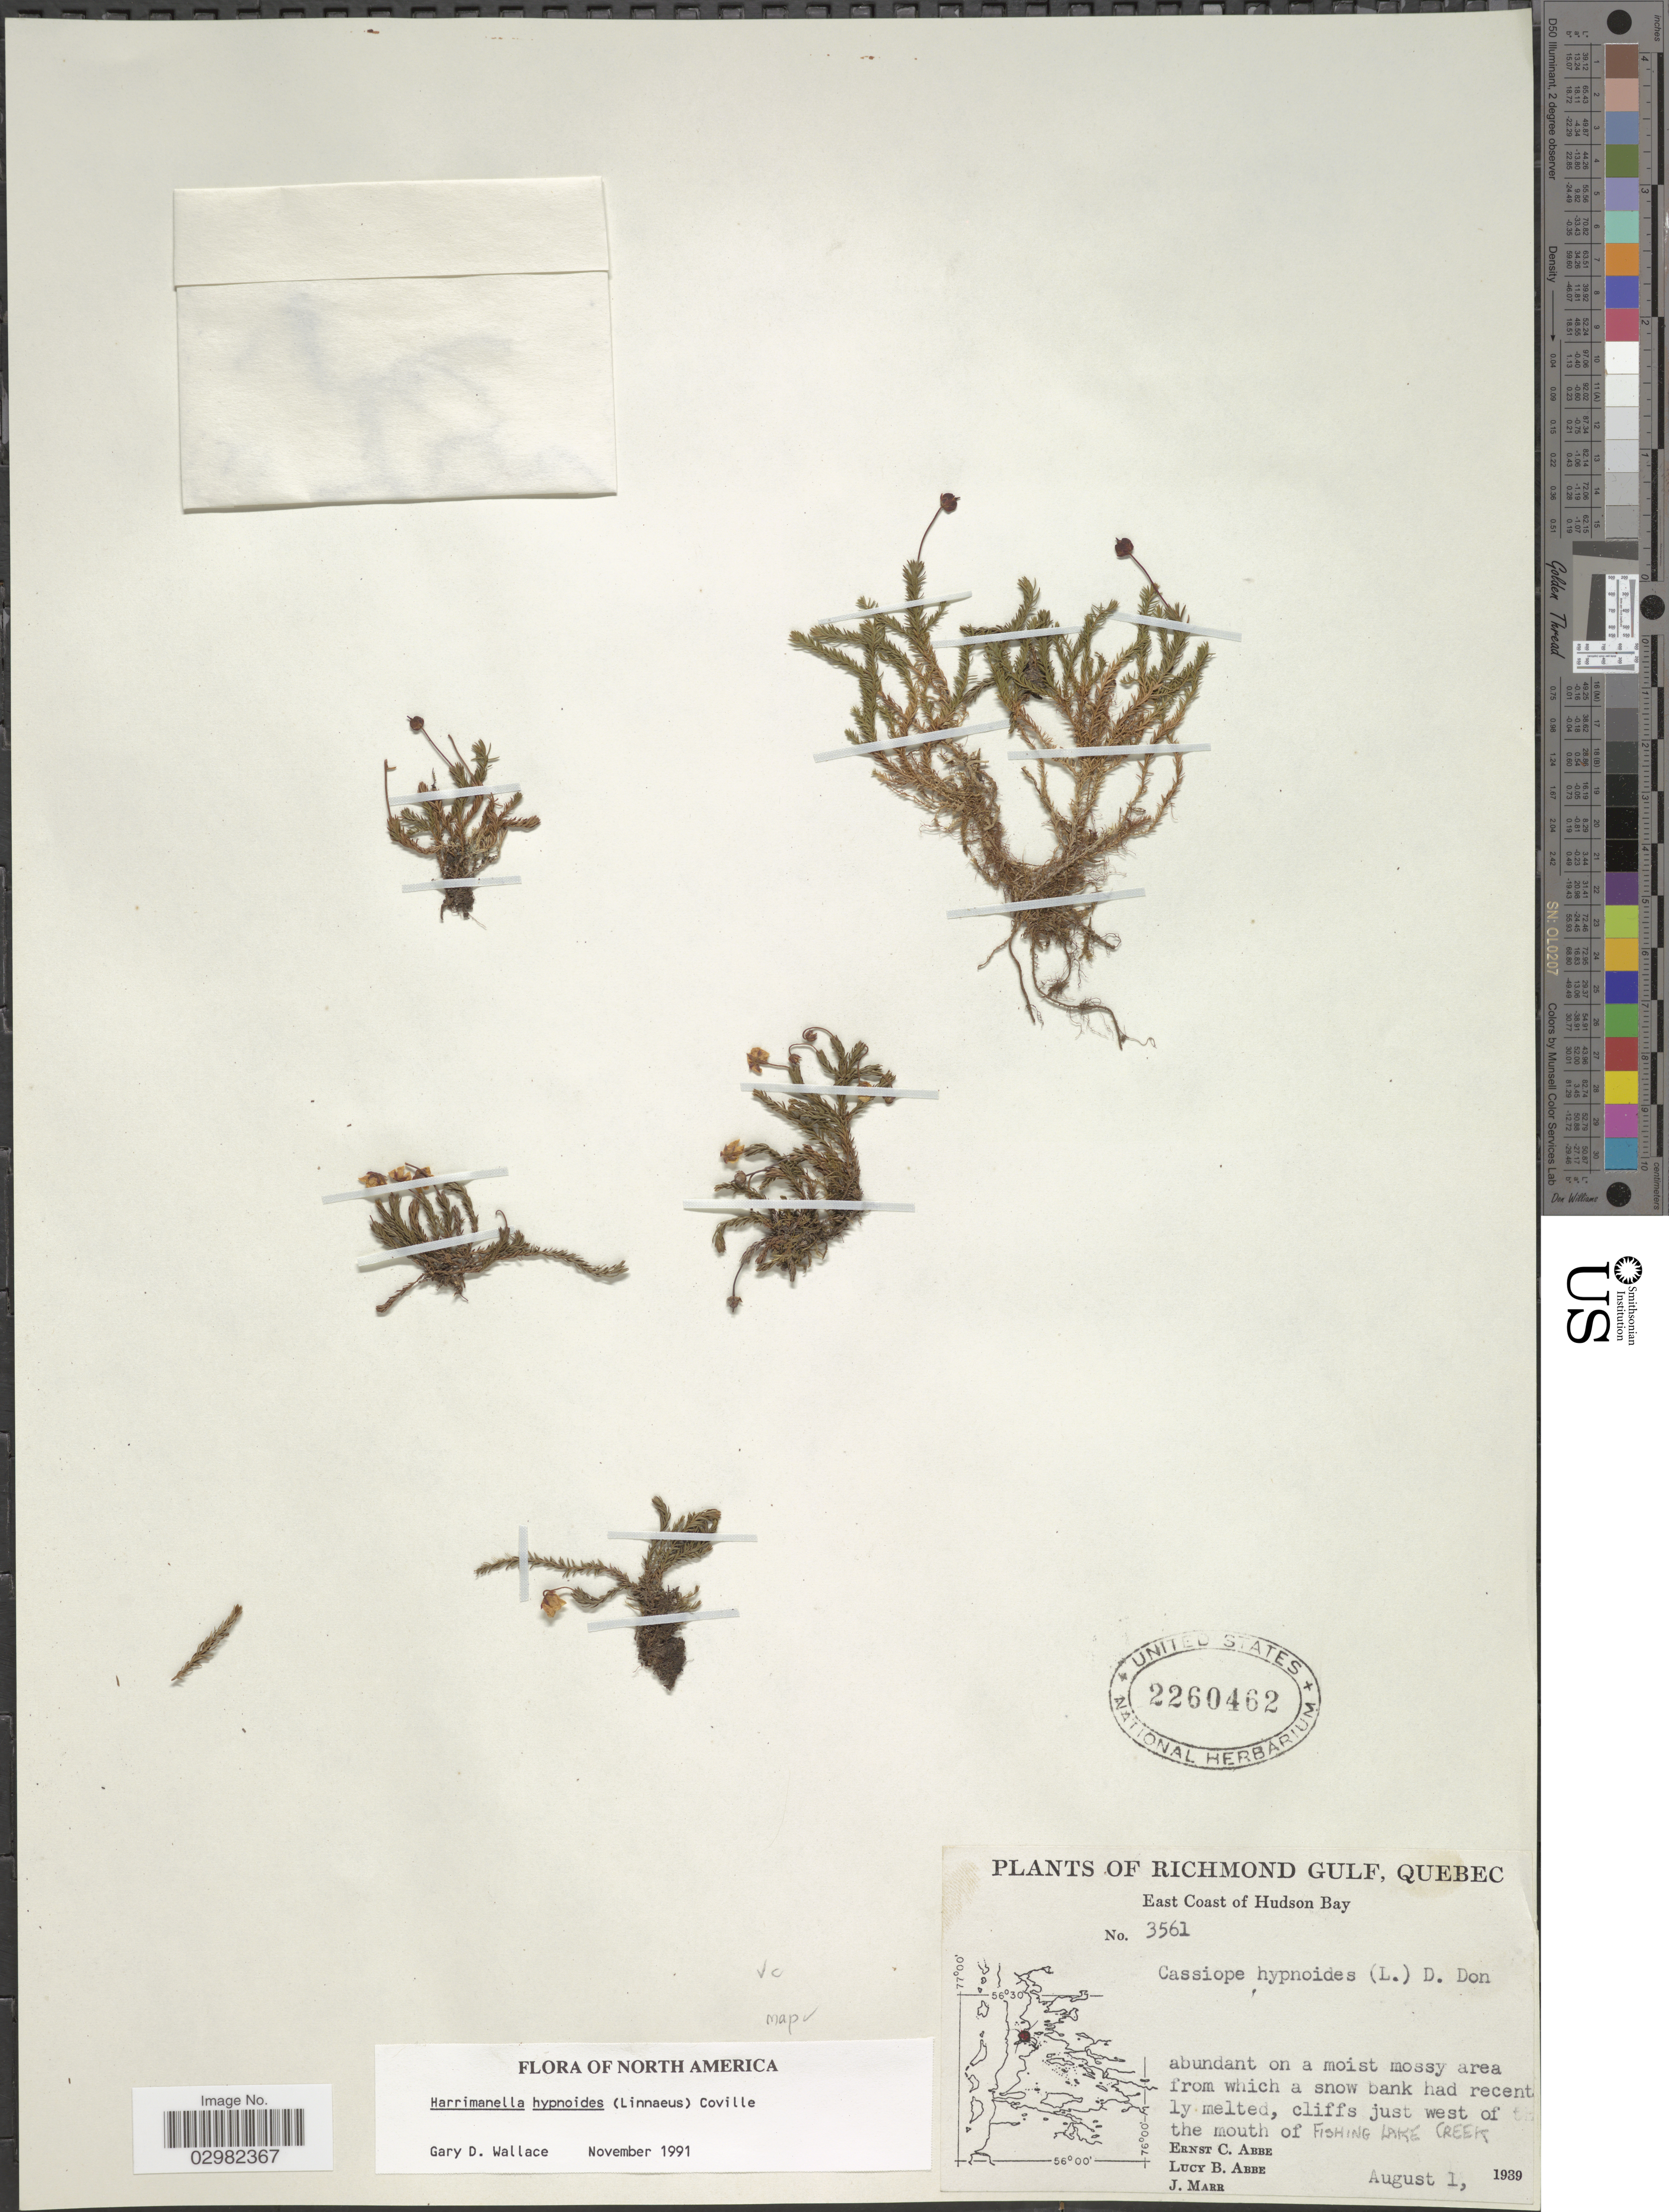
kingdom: Plantae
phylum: Tracheophyta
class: Magnoliopsida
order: Ericales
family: Ericaceae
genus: Harrimanella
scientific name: Harrimanella hypnoides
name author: (L.) Coville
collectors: E. C. Abbe, L. B. Abbe & J. Marr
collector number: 3561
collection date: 1939-08-01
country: Canada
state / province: Quebec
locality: Richmond Gulf, East Coast of Hudson Bay, Cliffs just west of the mouth of Fishing Lake Creek.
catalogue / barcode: US 2260462